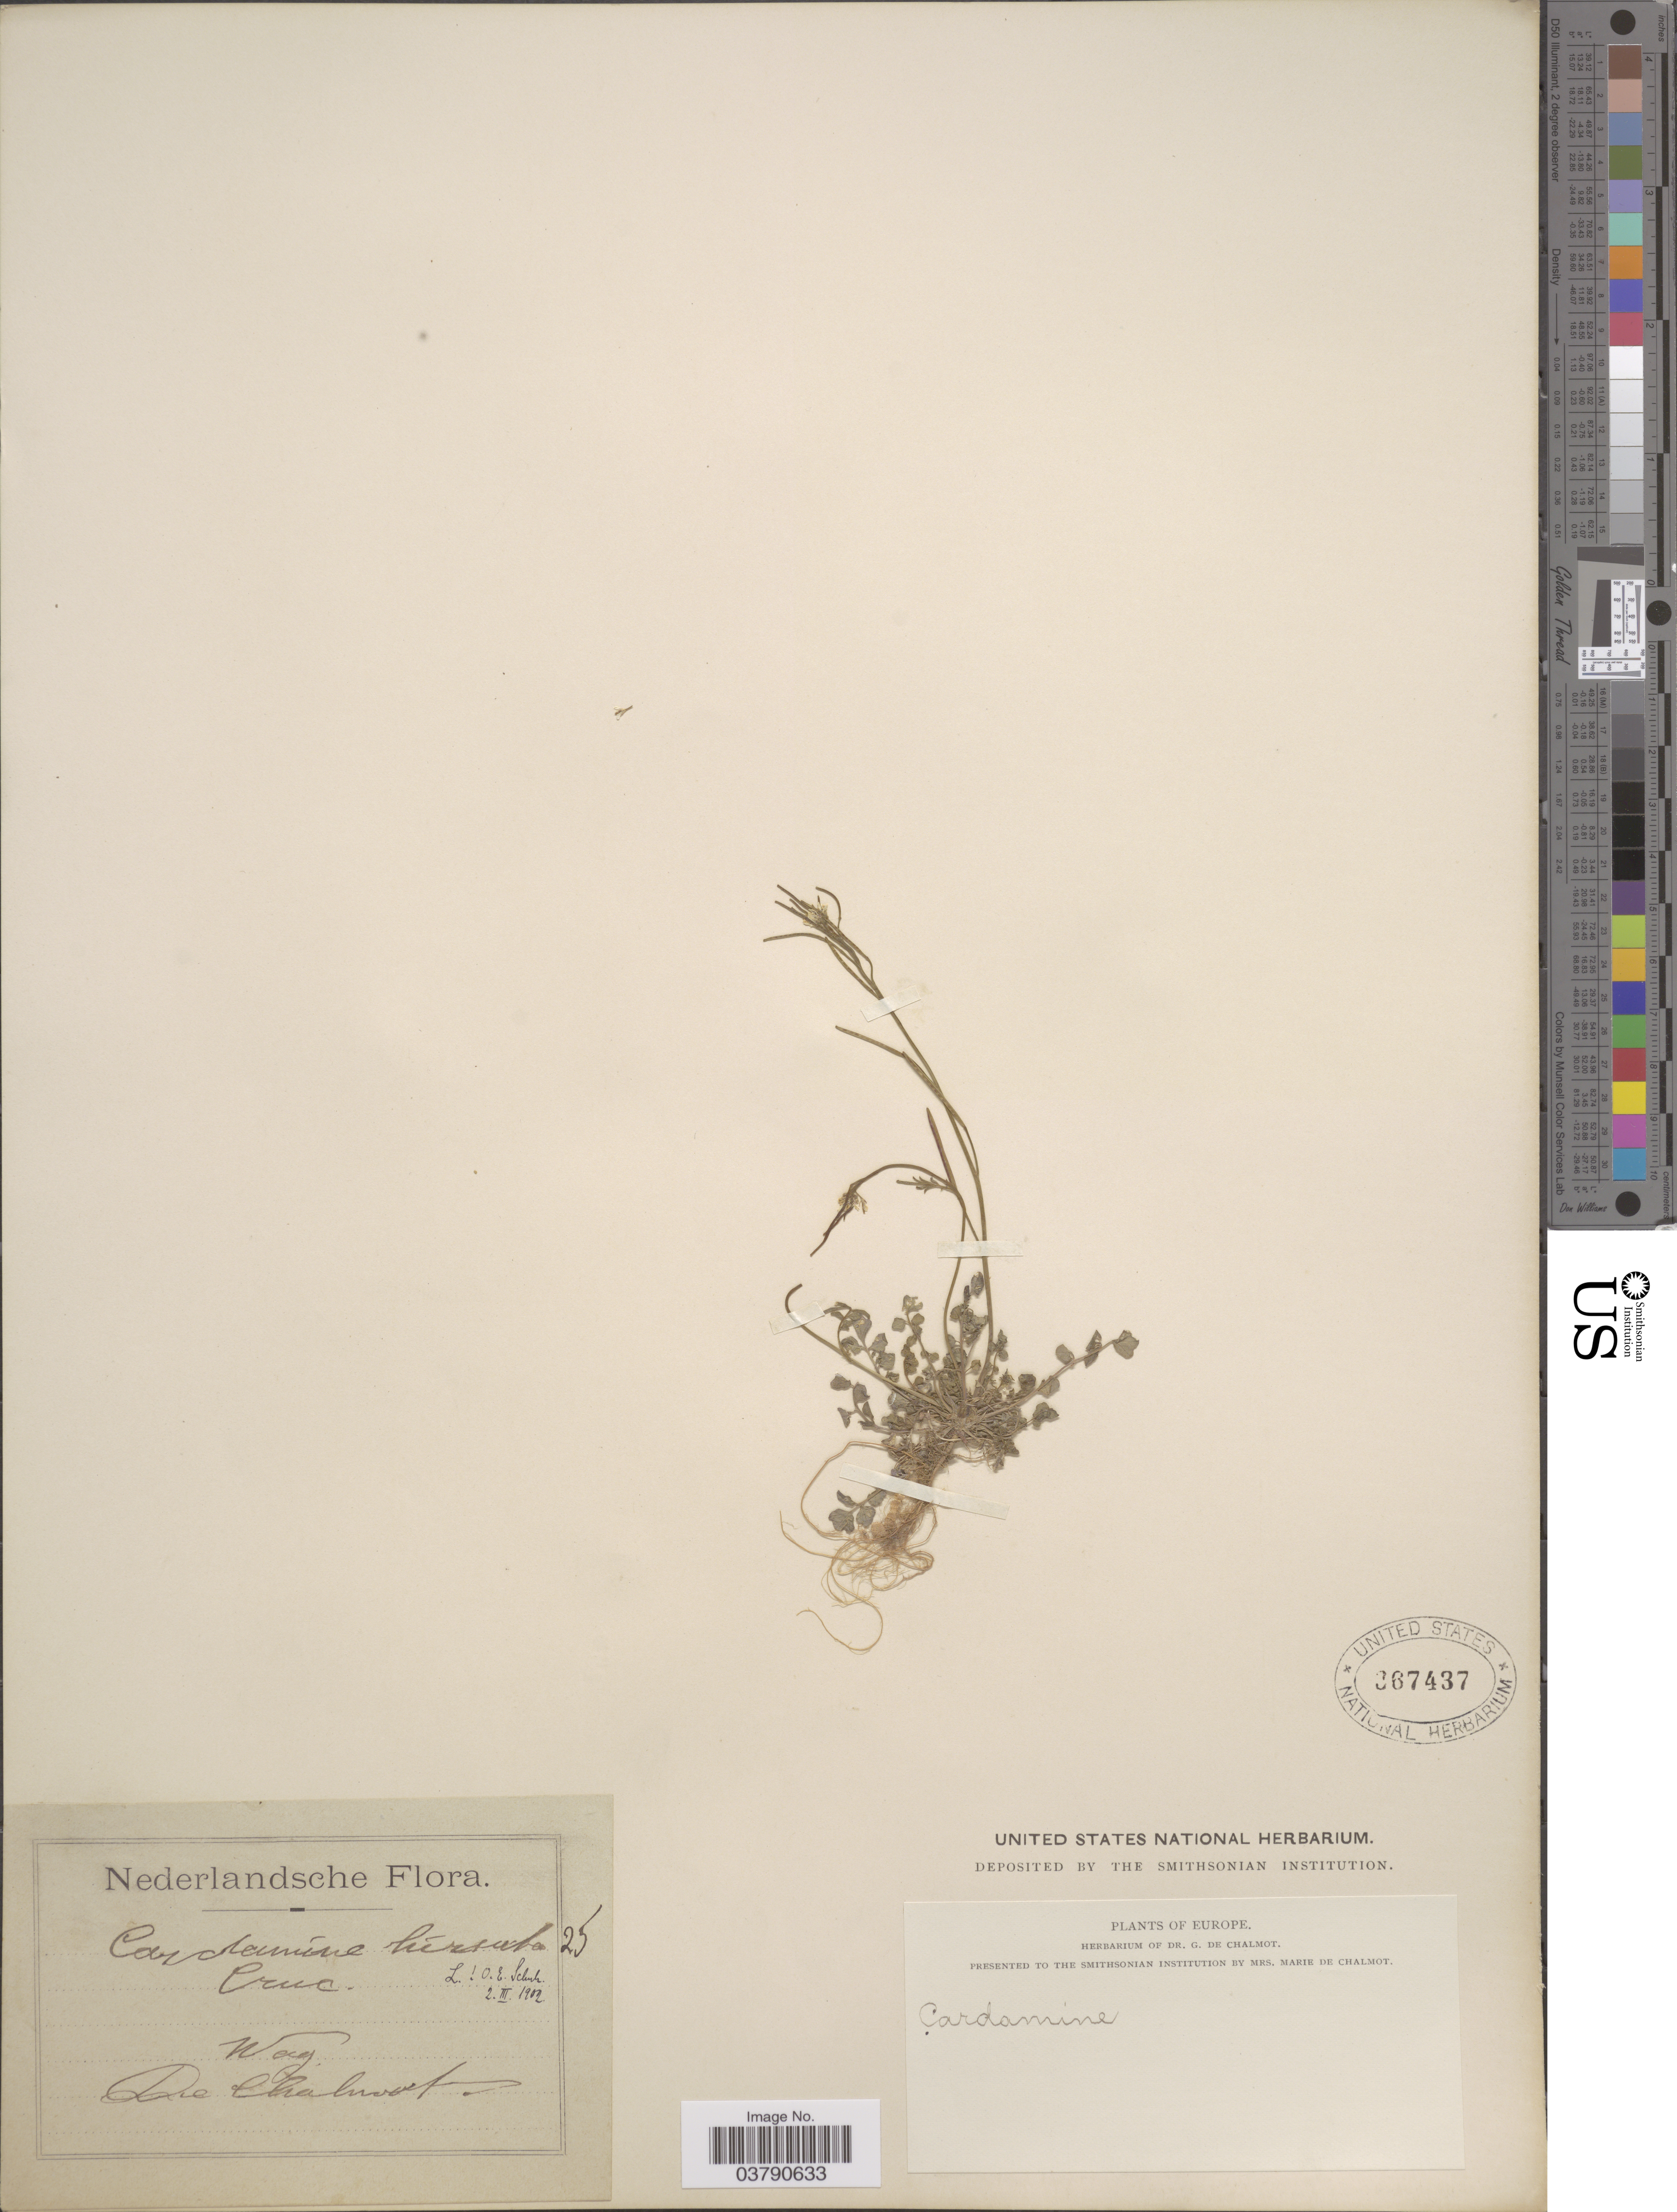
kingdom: Plantae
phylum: Tracheophyta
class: Magnoliopsida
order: Brassicales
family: Brassicaceae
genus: Cardamine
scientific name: Cardamine hirsuta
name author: L.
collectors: G. de Chalmot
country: Netherlands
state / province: Gelderland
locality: Wag.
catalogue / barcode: US 367437